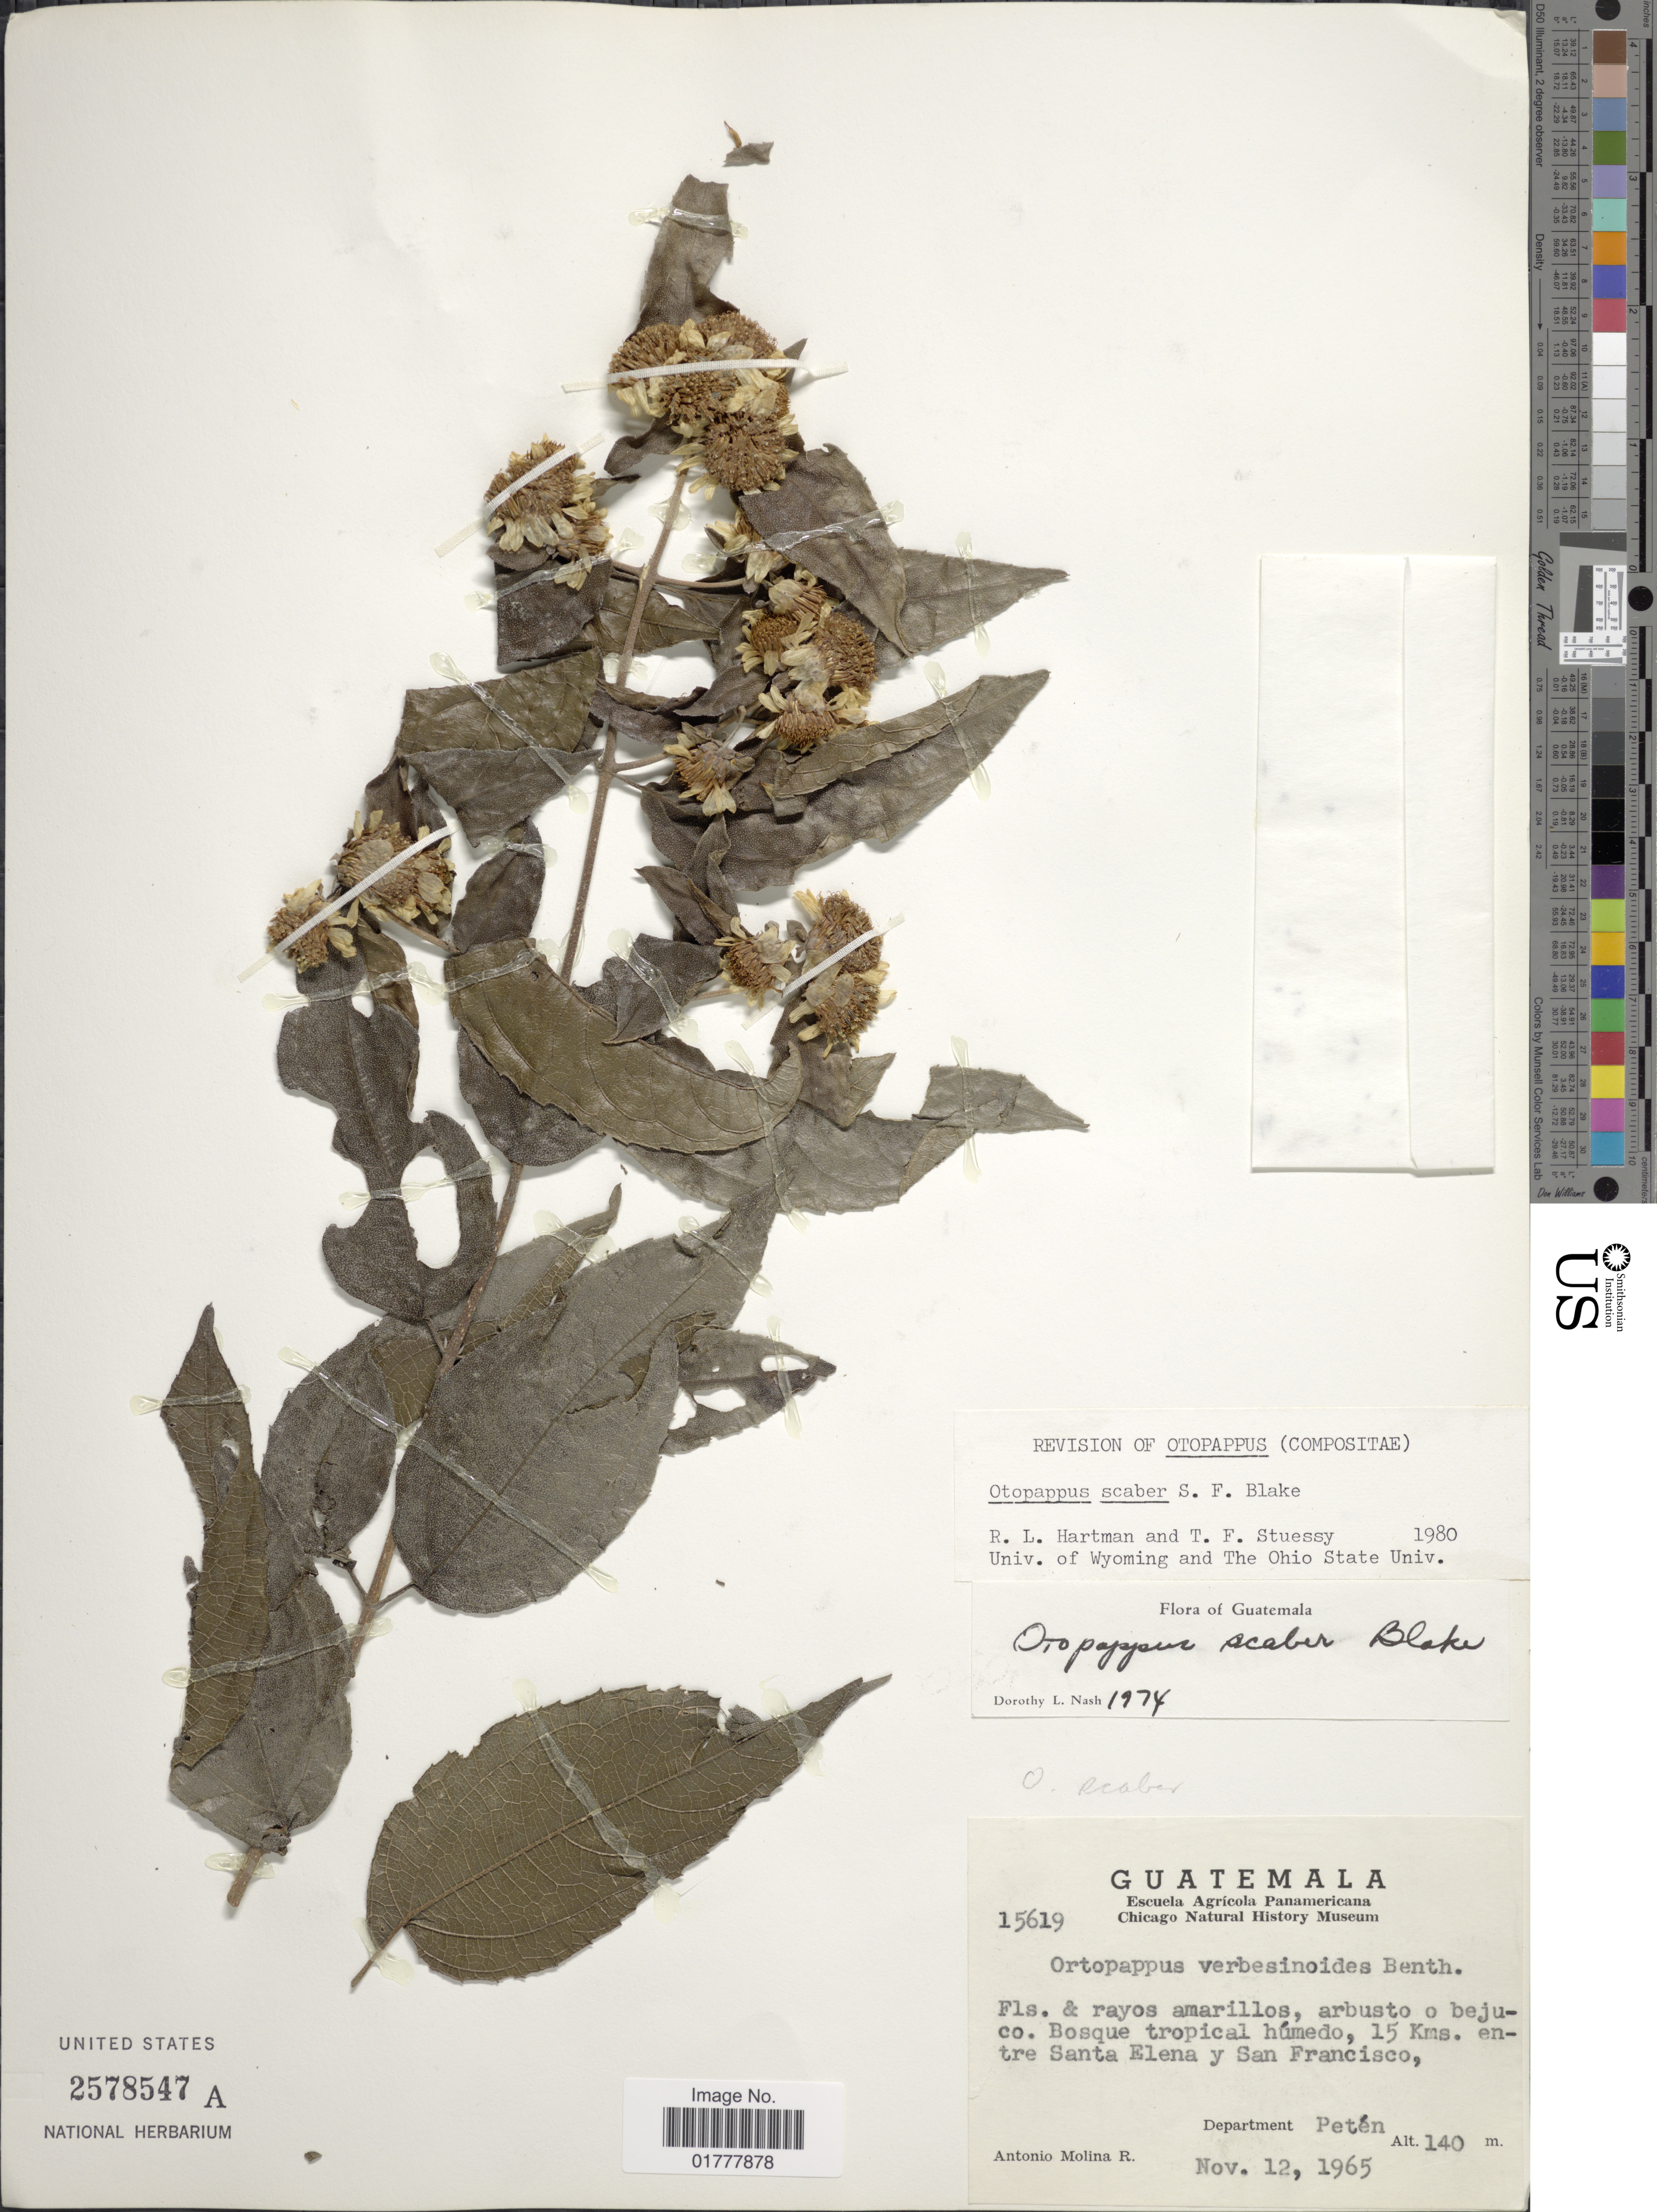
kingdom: Plantae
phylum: Tracheophyta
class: Magnoliopsida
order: Asterales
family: Asteraceae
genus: Otopappus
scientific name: Otopappus scaber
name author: S.F. Blake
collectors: A. Molina R.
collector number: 15619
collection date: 1965-11-12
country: Guatemala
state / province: El Petén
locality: Bosque tropical humedo, 15 kms. entre Santa Elena y San Francisco, Department Peten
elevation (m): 140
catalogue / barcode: US 2578547A